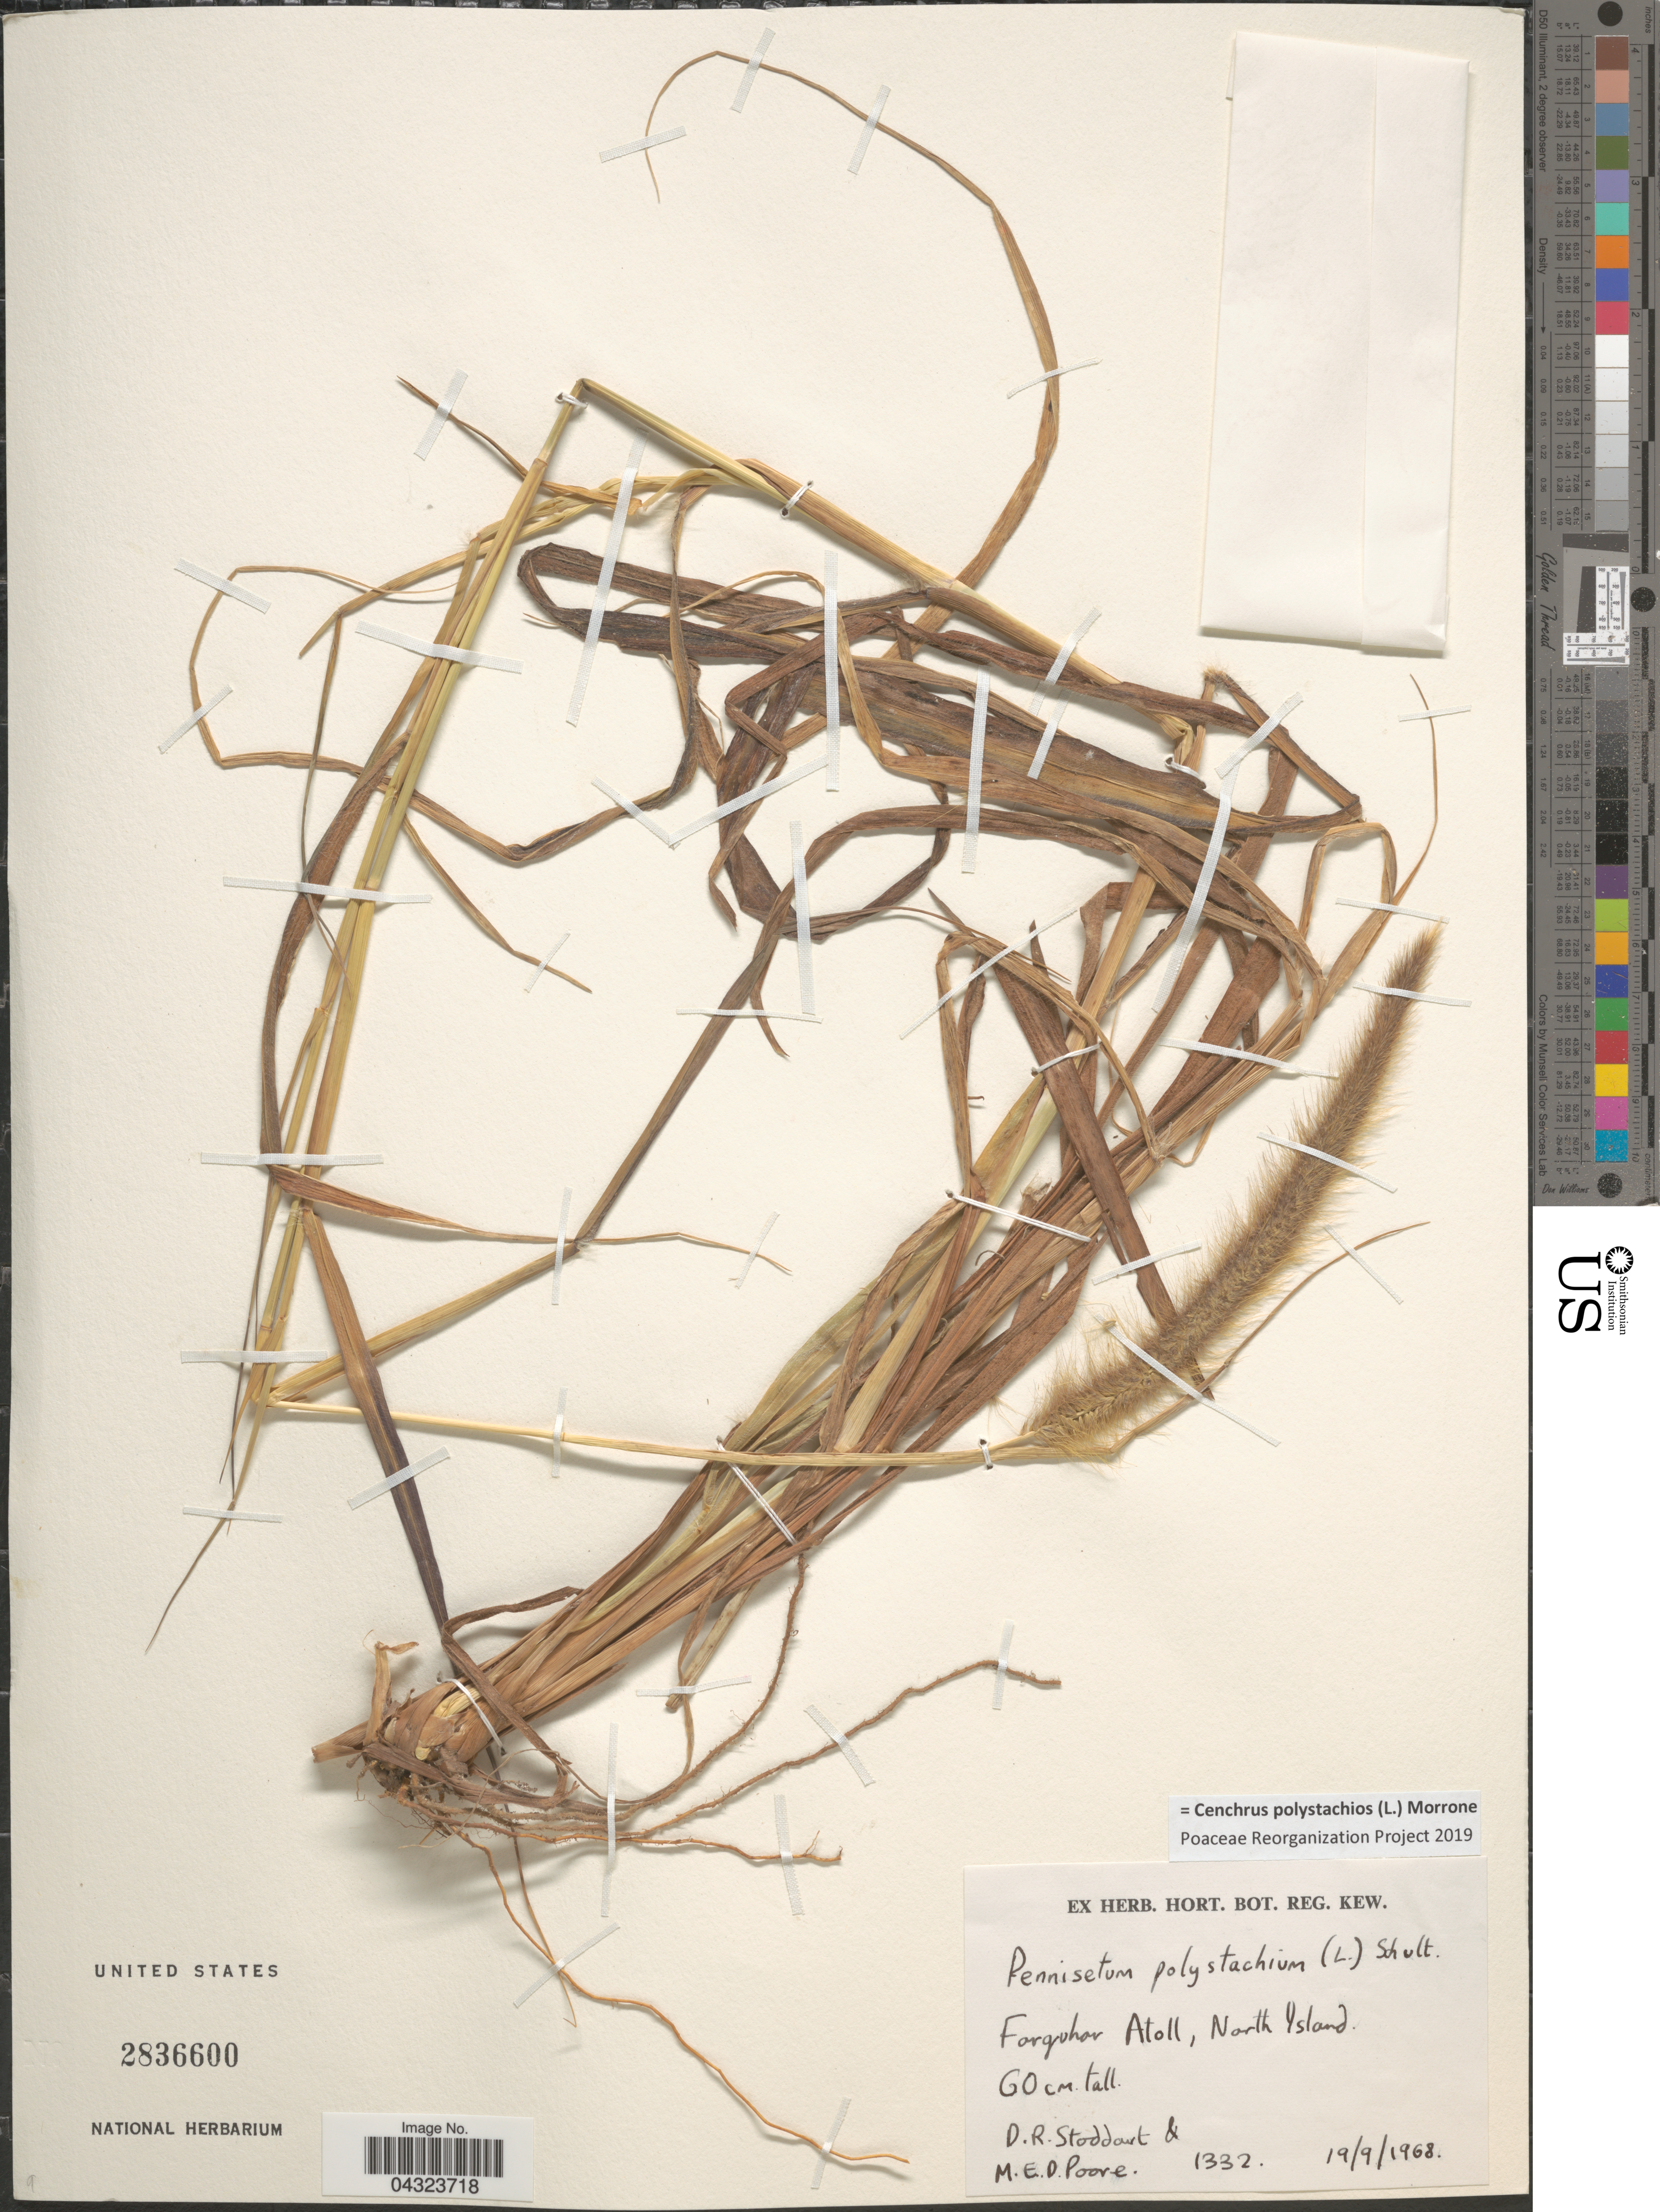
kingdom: Plantae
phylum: Tracheophyta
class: Liliopsida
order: Poales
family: Poaceae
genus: Cenchrus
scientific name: Cenchrus polystachios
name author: (L.) Morrone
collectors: D. R. Stoddart & M. E. D. Poore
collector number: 1332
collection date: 1968-09-19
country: Iceland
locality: Foguhor Atill, North Ysland.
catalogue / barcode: US 2836600